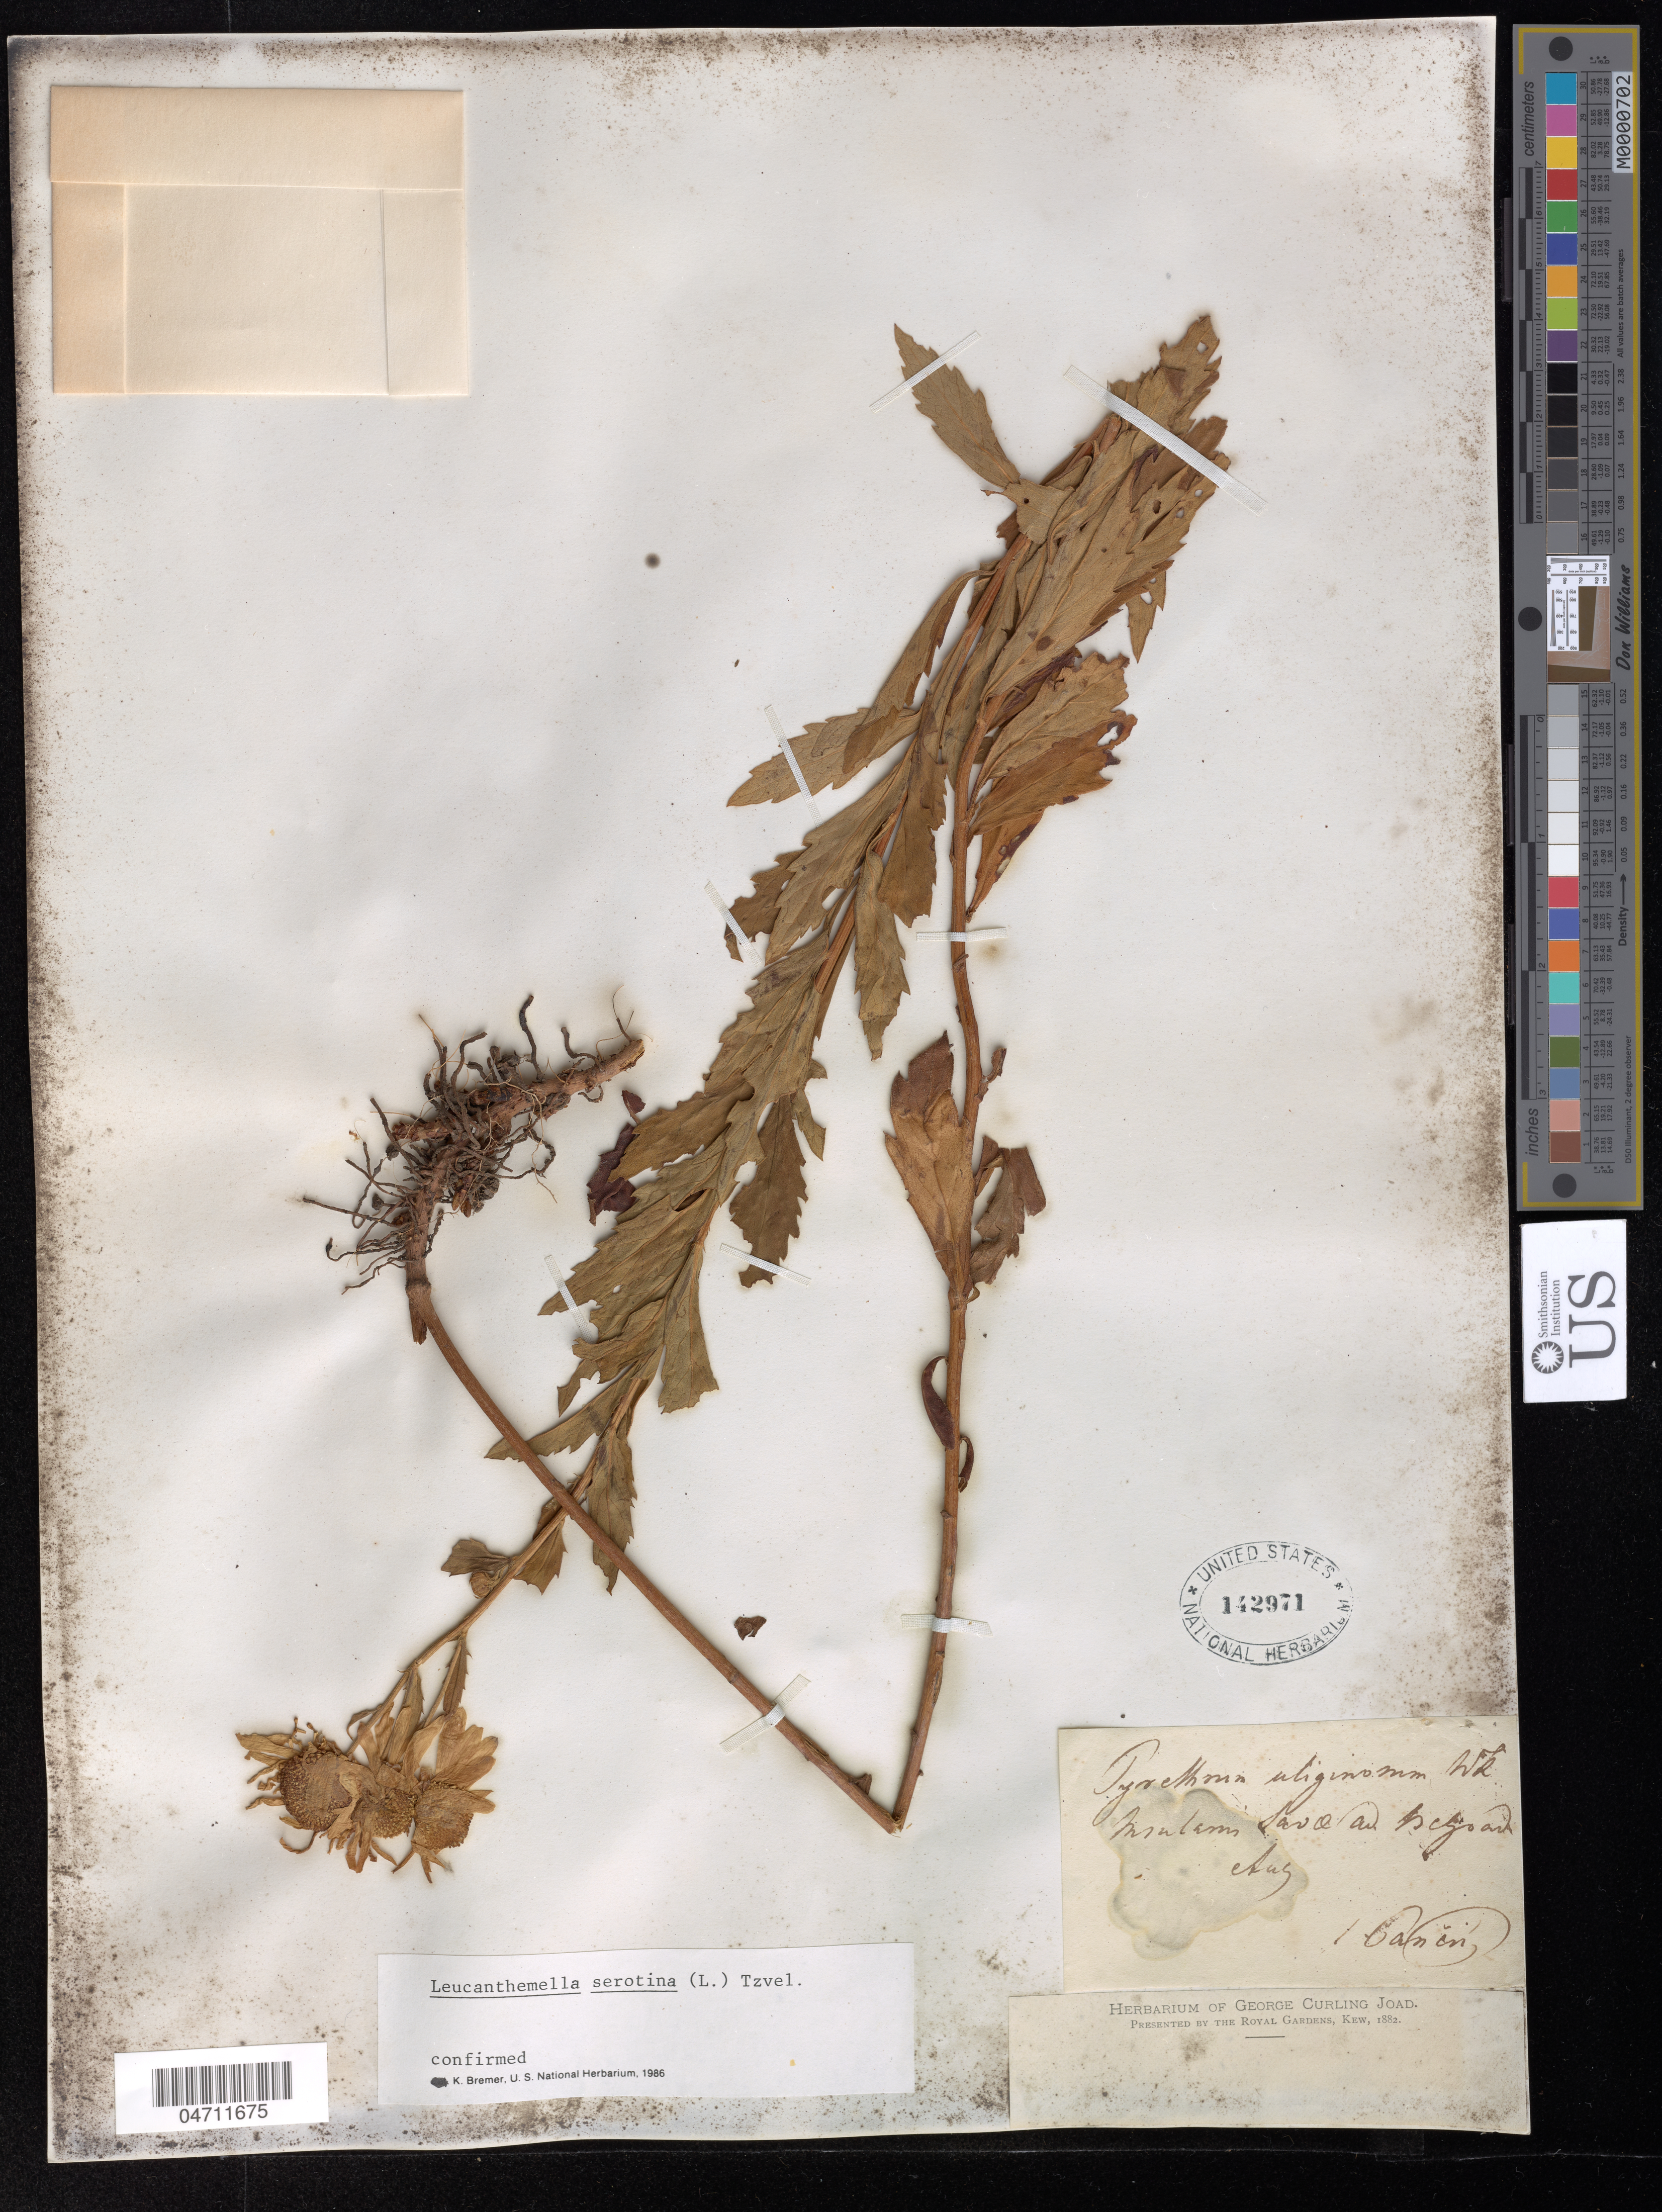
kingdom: Plantae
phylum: Tracheophyta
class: Magnoliopsida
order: Asterales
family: Asteraceae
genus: Leucanthemella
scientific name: Leucanthemella serotina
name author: (L.) Tzvelev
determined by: Bremer, K.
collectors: ex herb. George Curling Joad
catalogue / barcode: US 142971